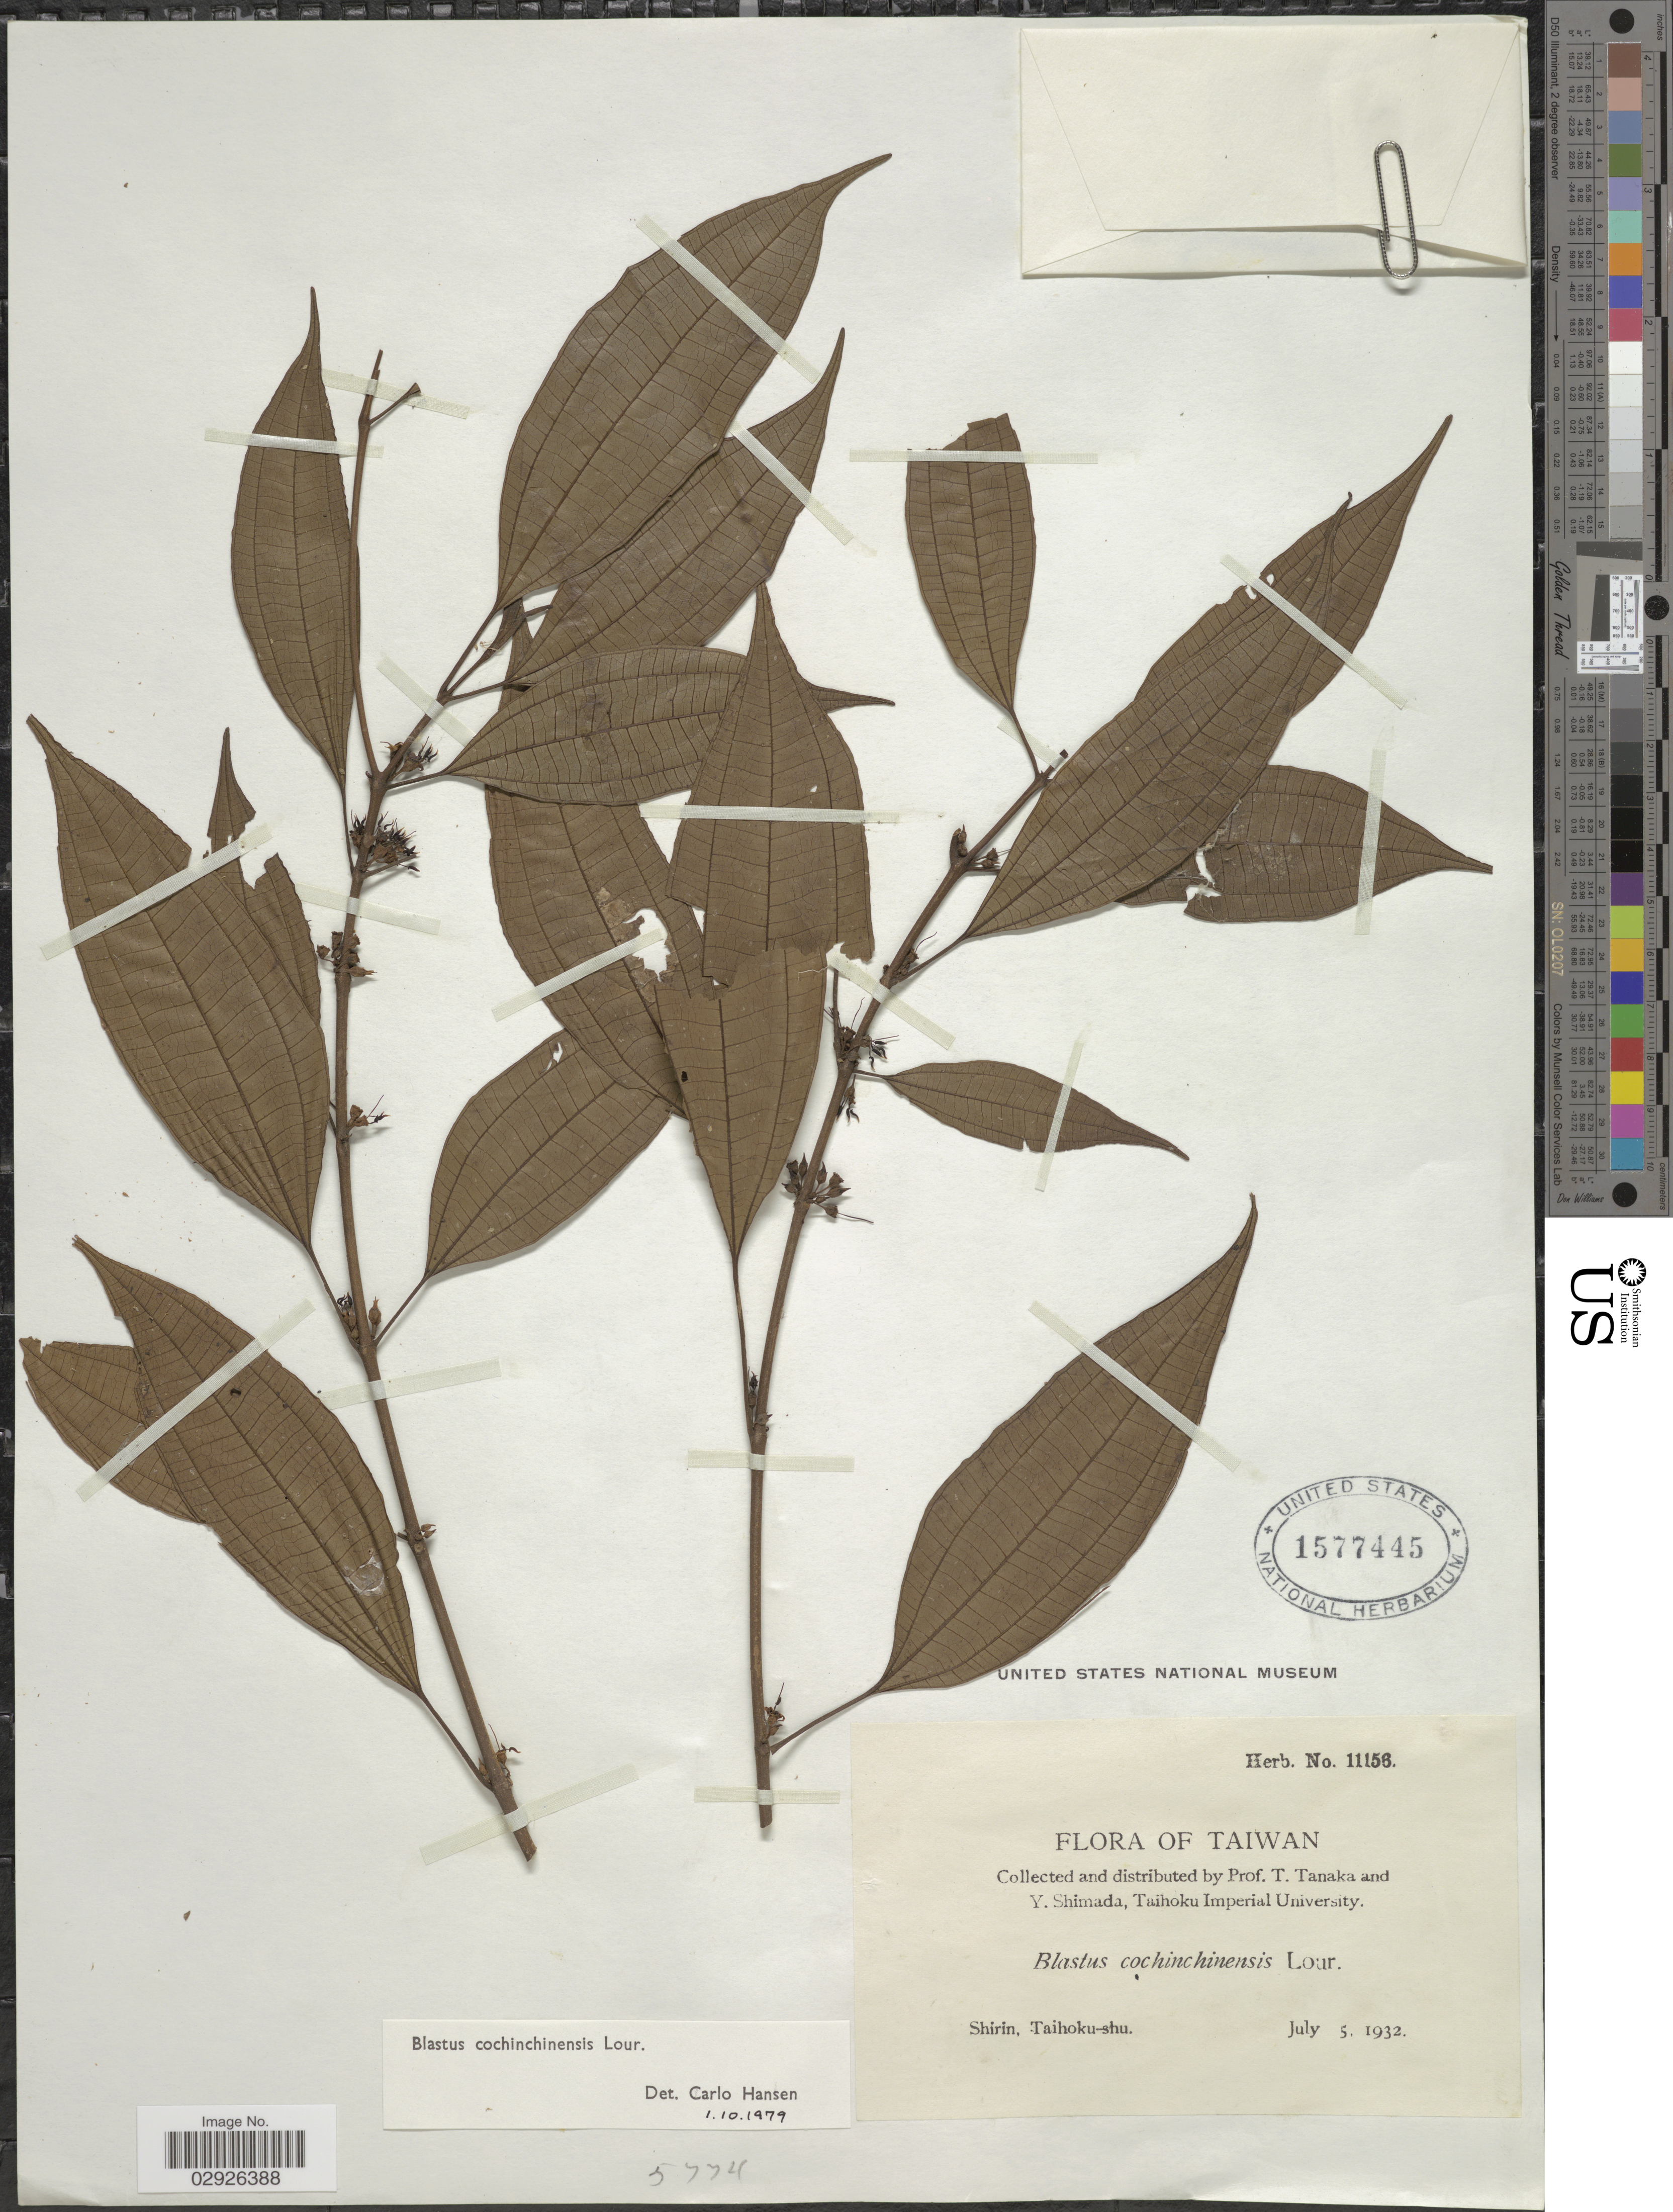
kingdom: Plantae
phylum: Tracheophyta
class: Magnoliopsida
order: Myrtales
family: Melastomataceae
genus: Blastus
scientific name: Blastus cochinchinensis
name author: Lour.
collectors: T. Tanaka & Y. Shimada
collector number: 11156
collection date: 1932-07-05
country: Taiwan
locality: Shirin, Taihoku-shu.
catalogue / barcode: US 1577445